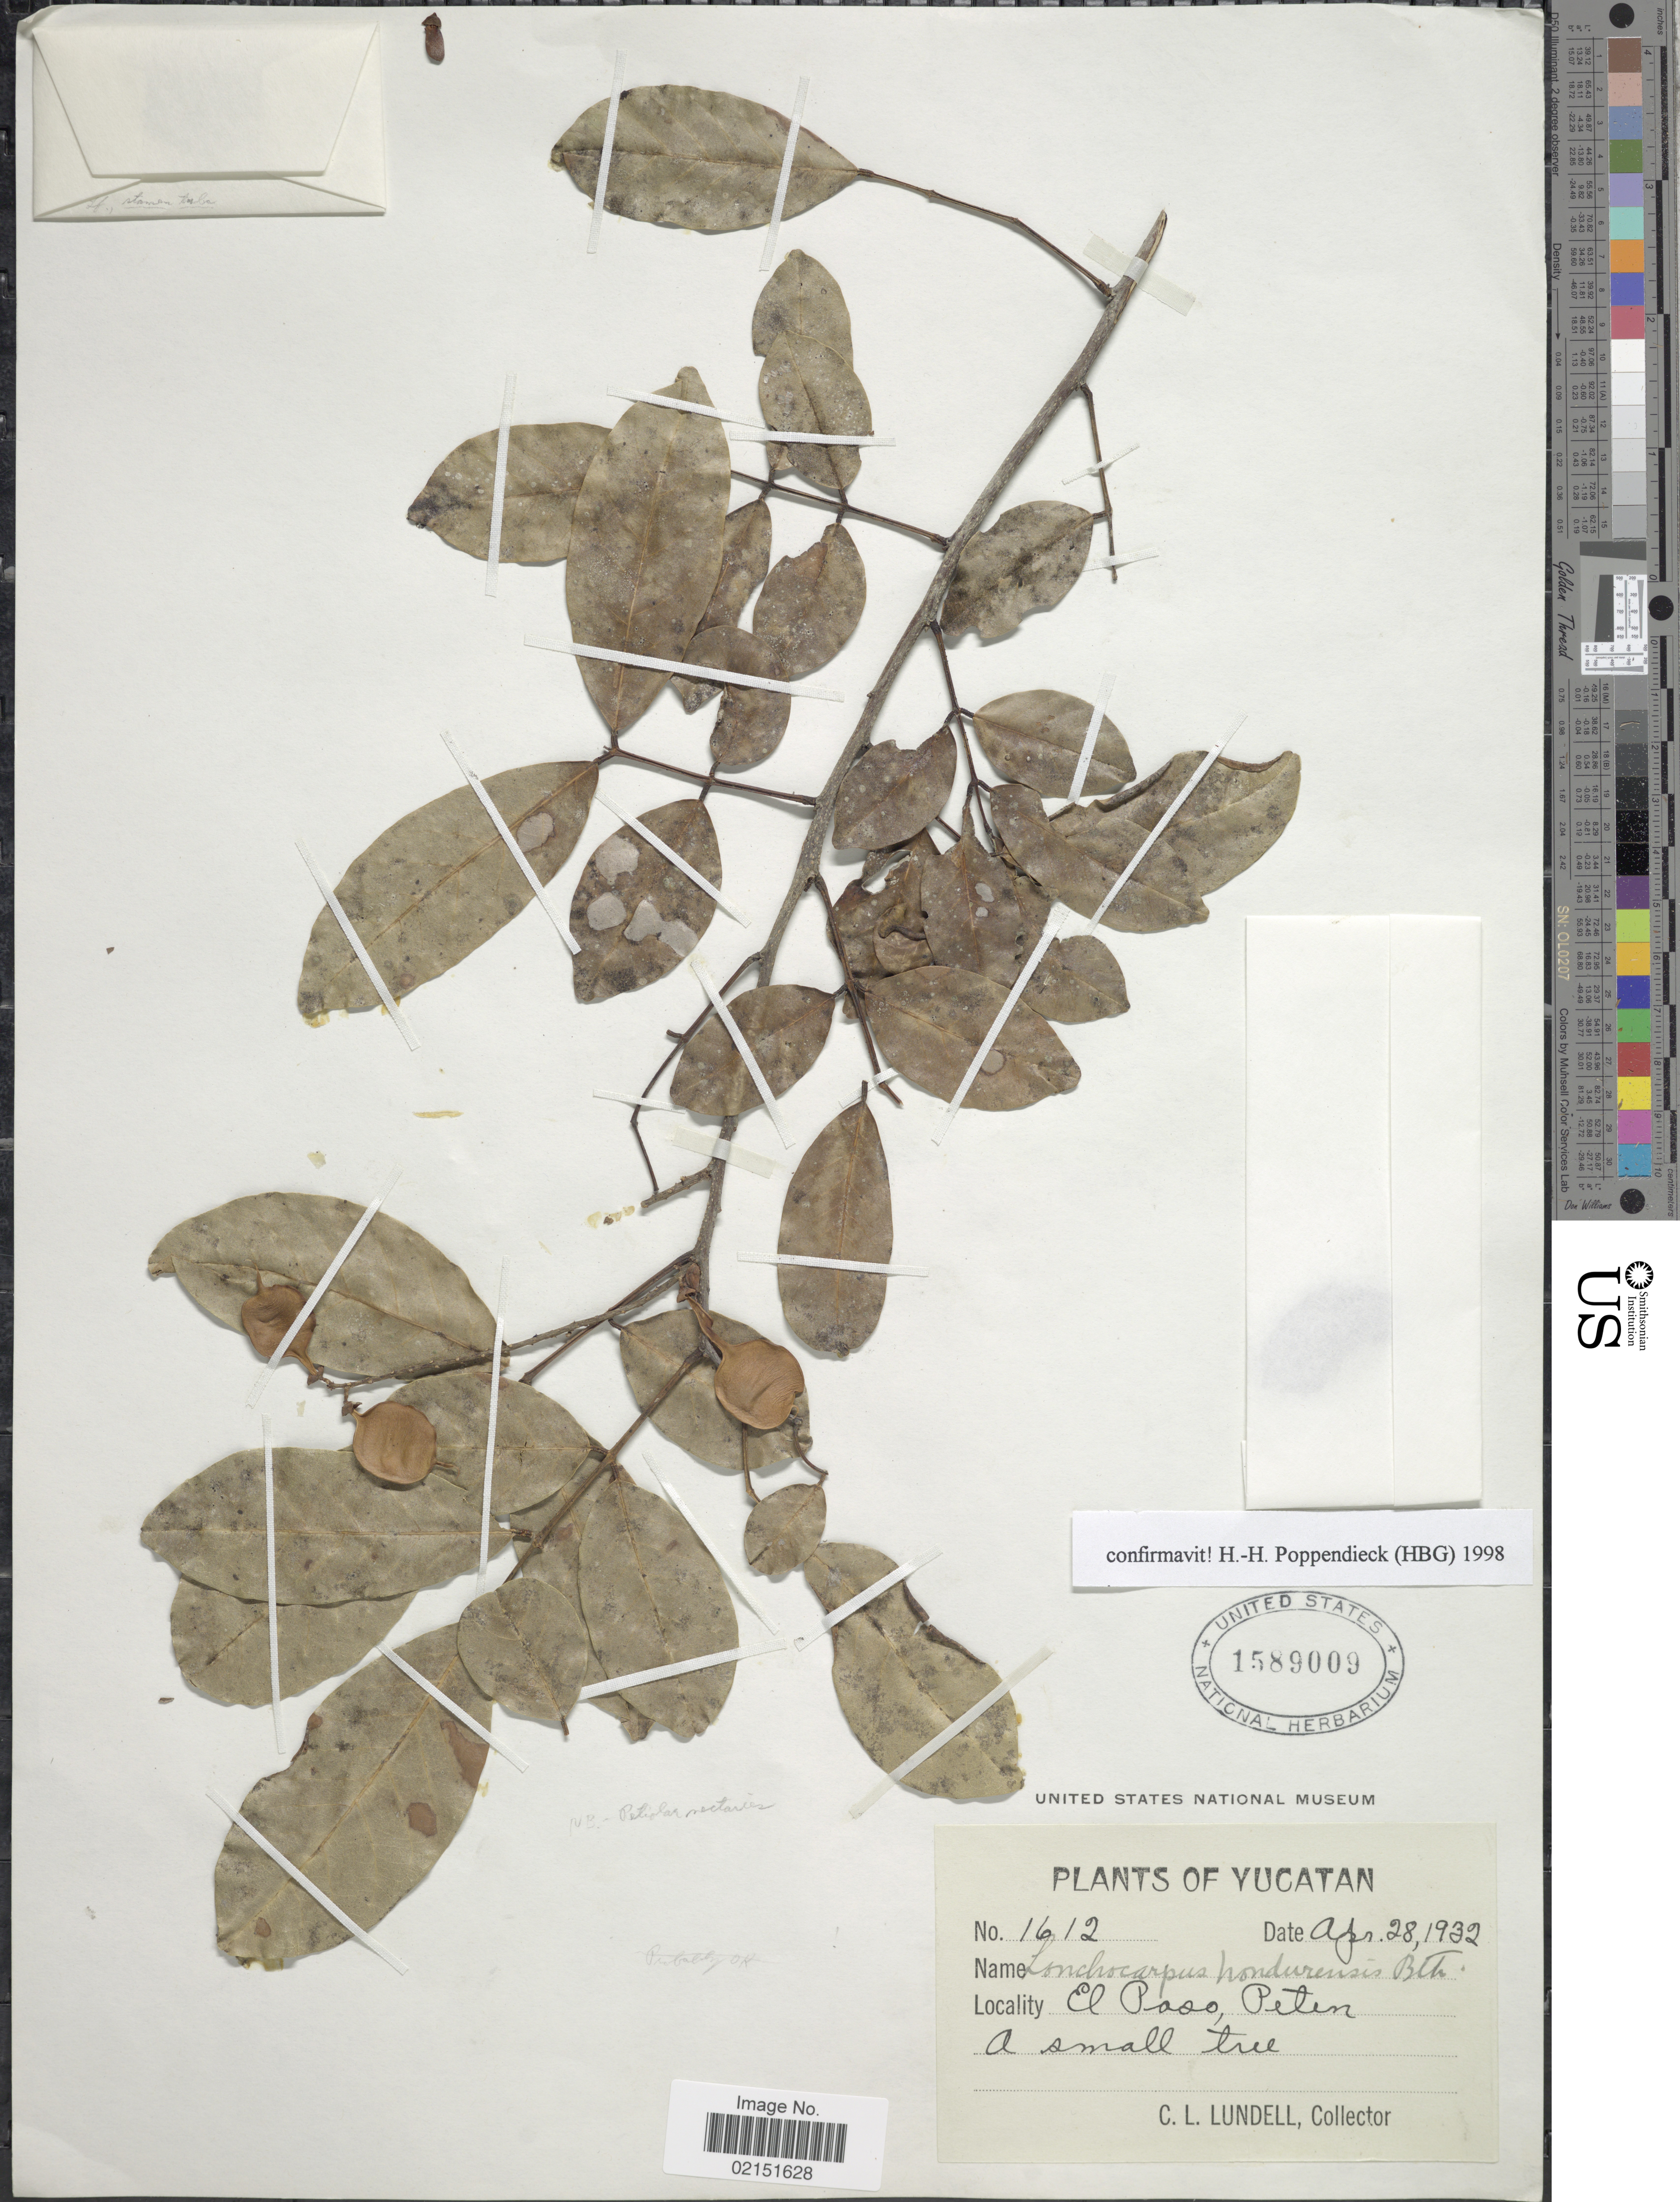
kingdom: Plantae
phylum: Tracheophyta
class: Magnoliopsida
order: Fabales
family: Fabaceae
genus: Lonchocarpus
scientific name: Lonchocarpus hondurensis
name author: Benth.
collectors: C. L. Lundell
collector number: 1612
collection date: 1932-04-28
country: Guatemala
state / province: El Petén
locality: Yucatan, El Paso, Peten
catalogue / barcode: US 1589009